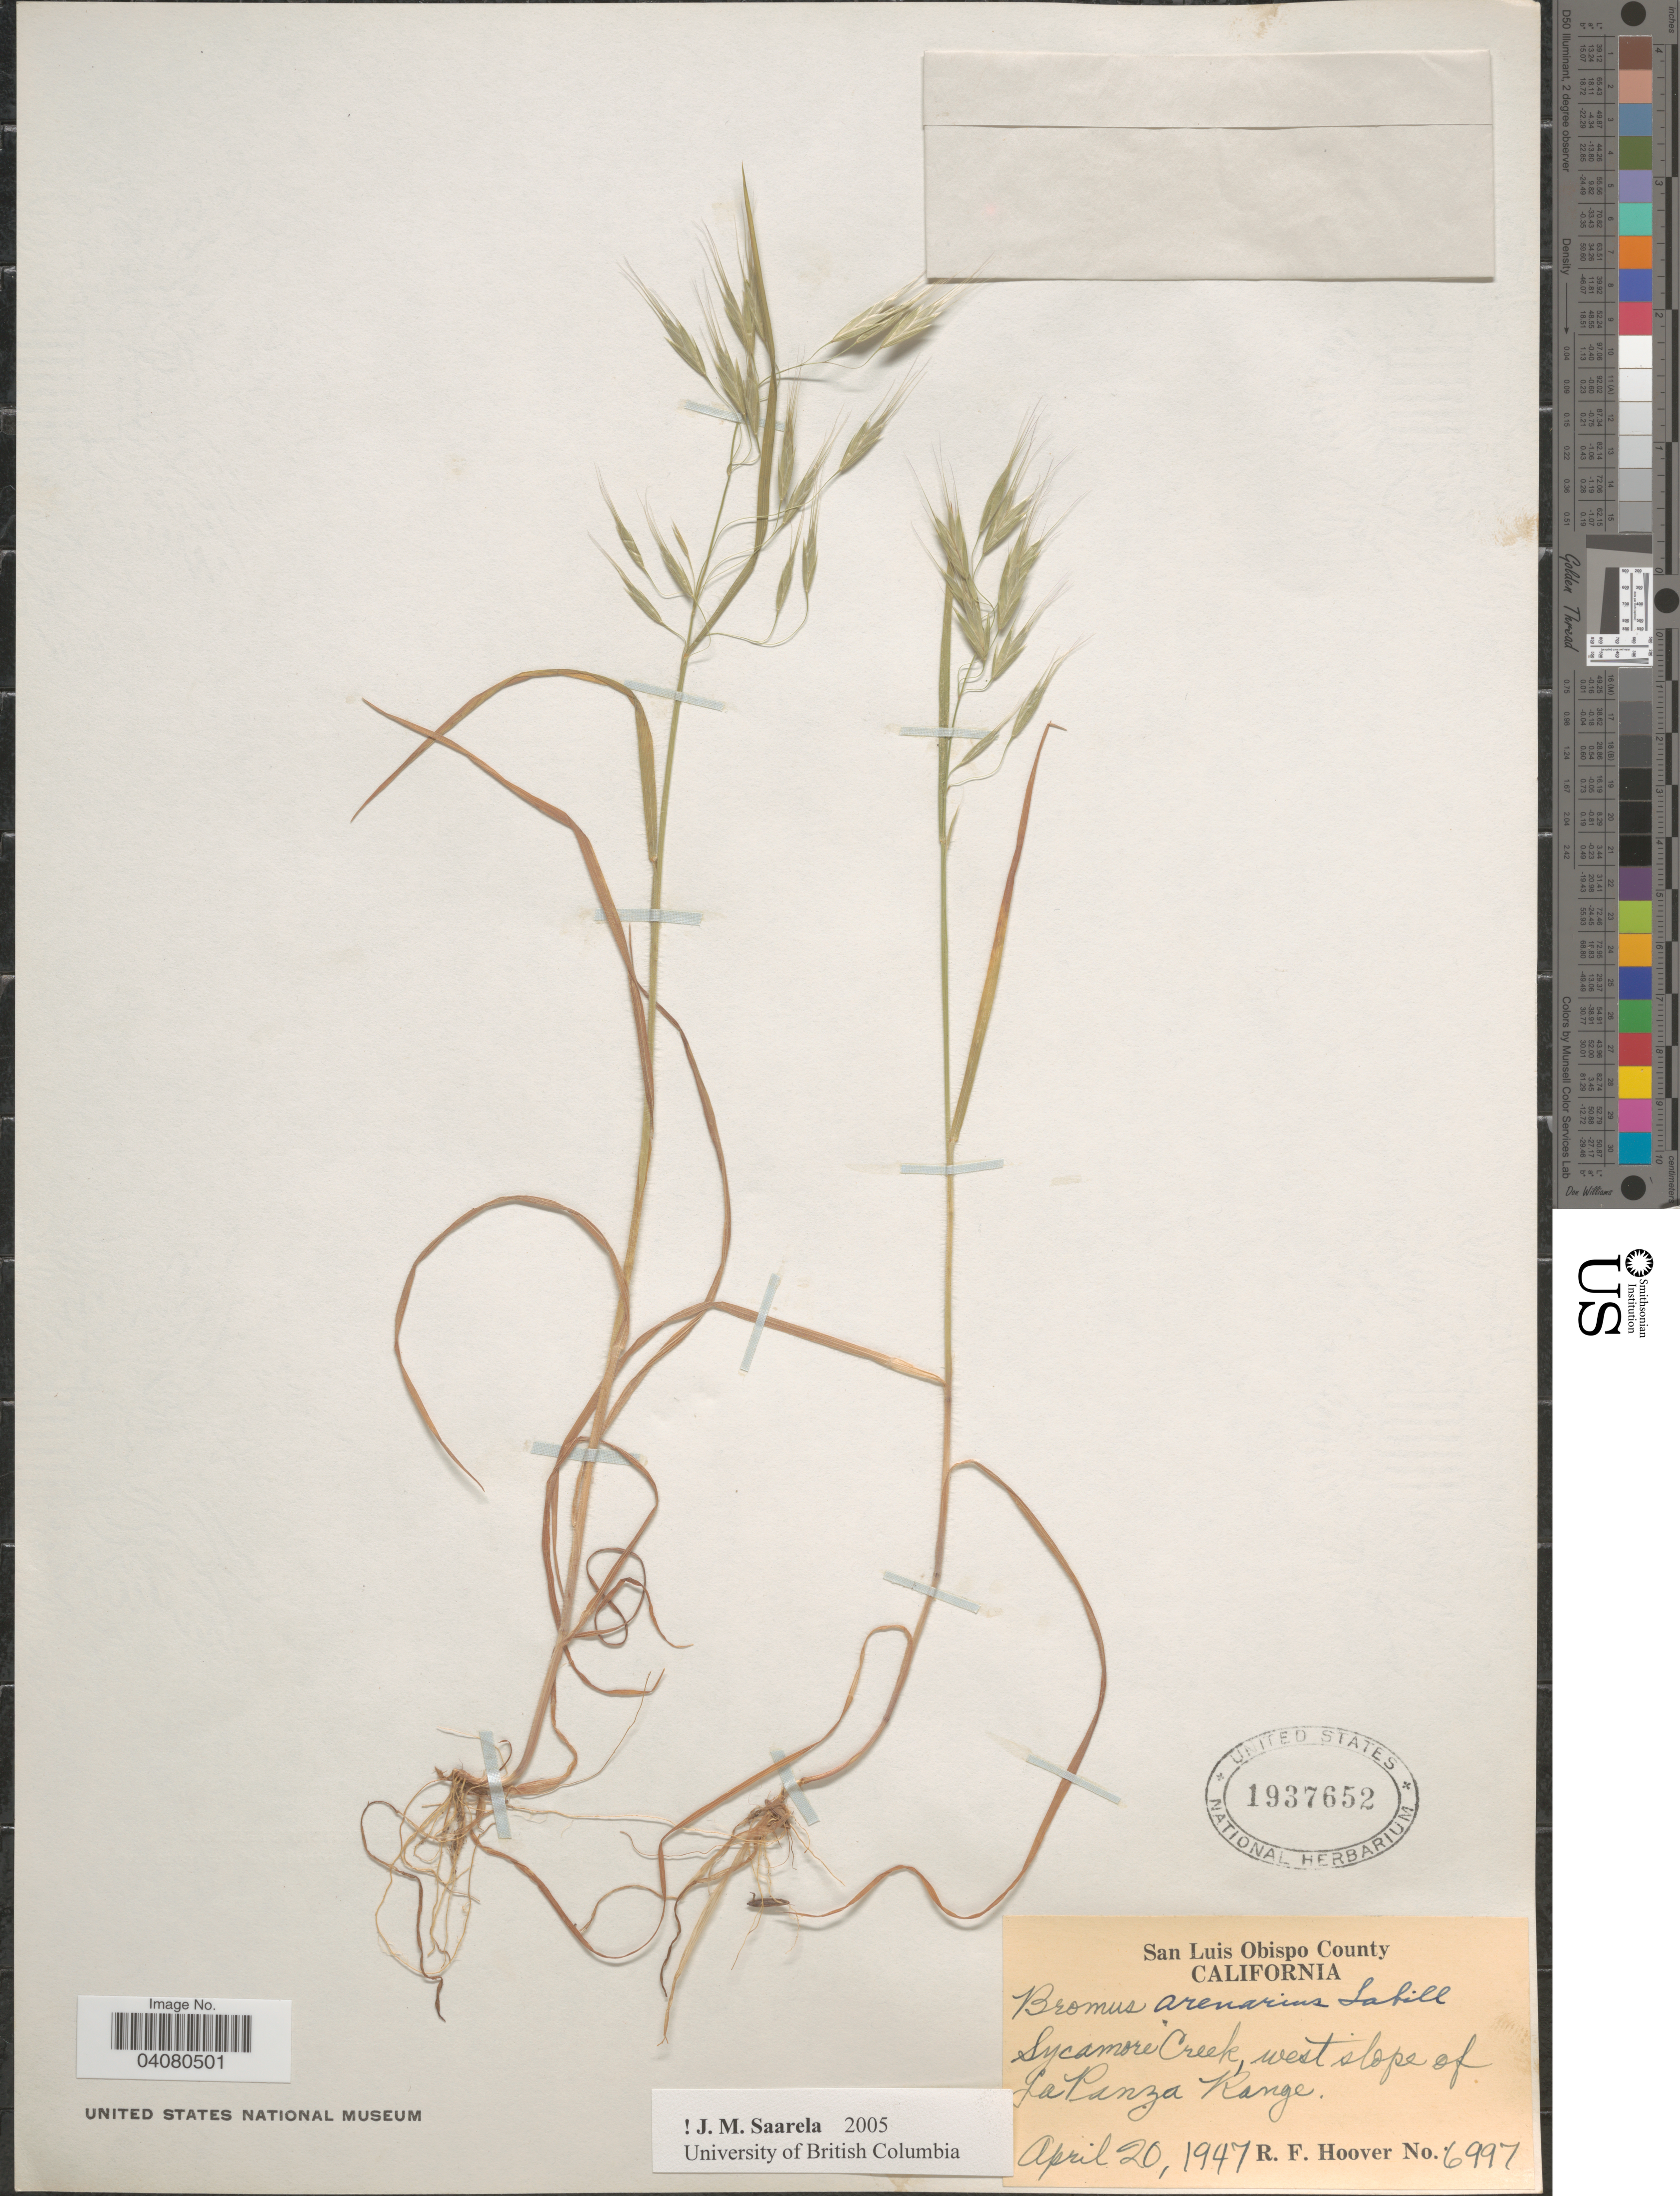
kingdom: Plantae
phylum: Tracheophyta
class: Liliopsida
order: Poales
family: Poaceae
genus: Bromus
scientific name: Bromus arizonicus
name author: (Shear) Stebbins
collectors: R. F. Hoover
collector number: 6997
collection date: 1947-04-20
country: United States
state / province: California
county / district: San Luis Obispo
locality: San Luis Obispo County. Sycamore creek, west slope of La Panza Range.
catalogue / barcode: US 1937652